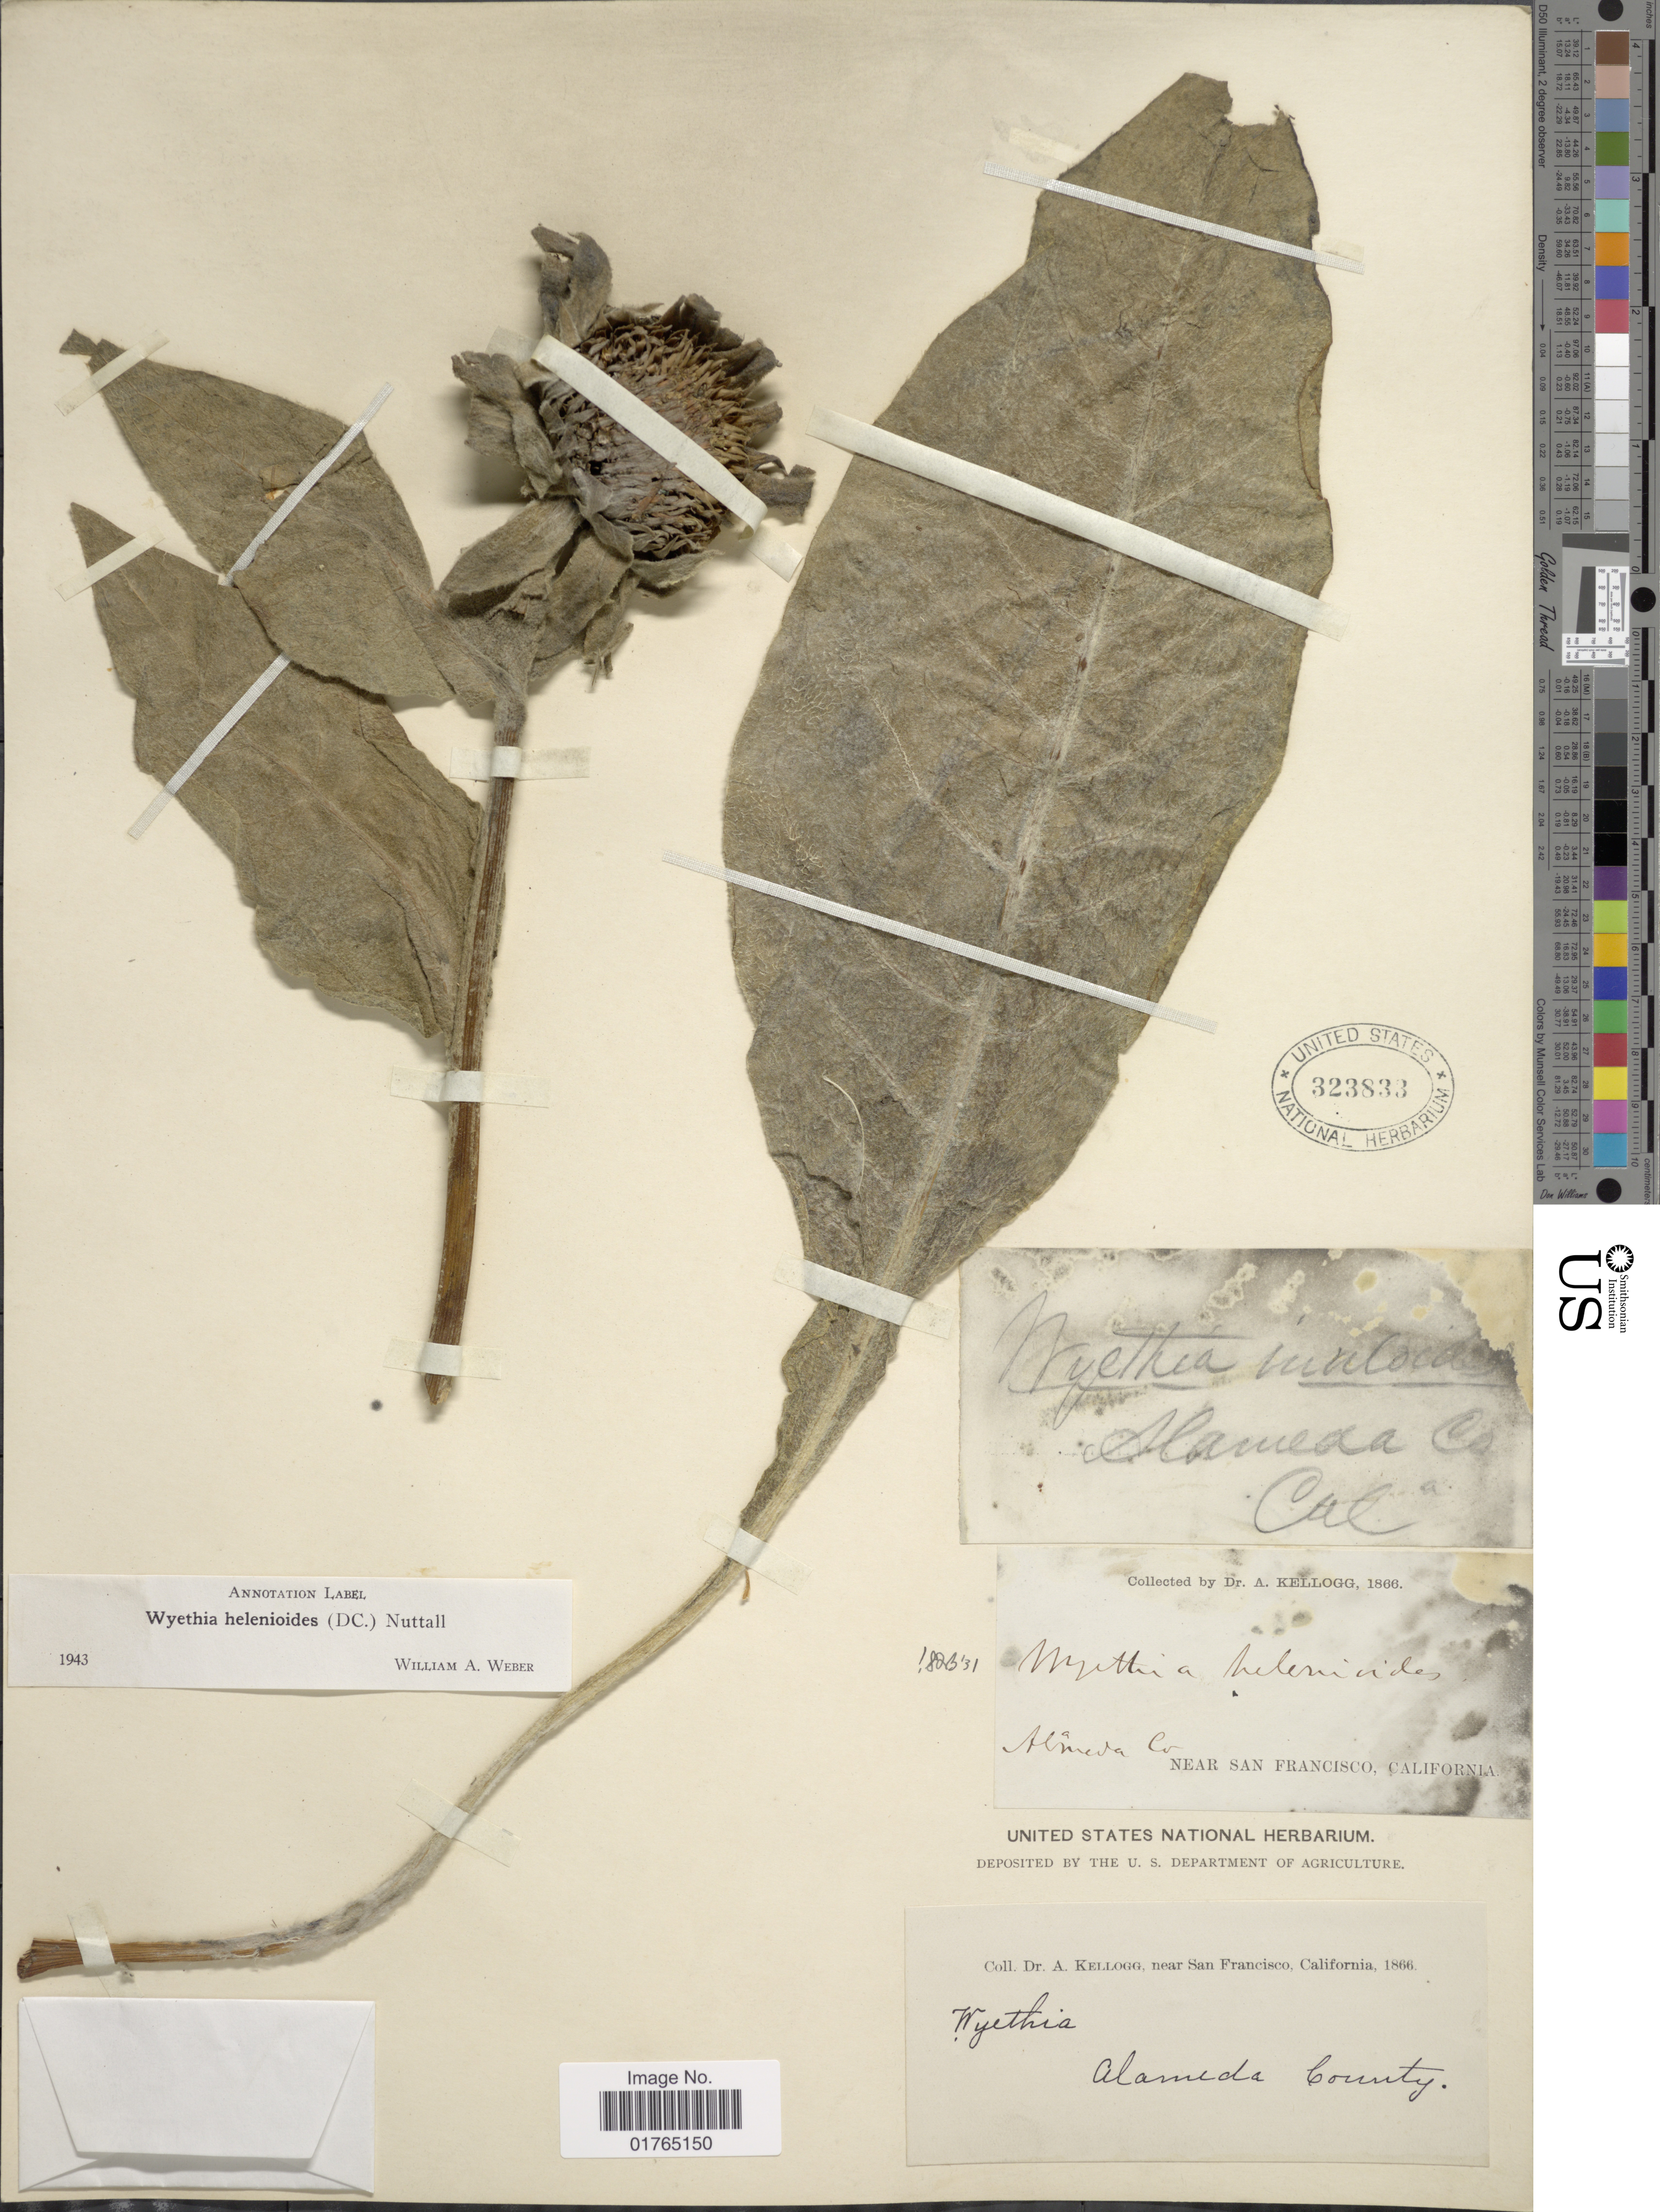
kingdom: Plantae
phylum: Tracheophyta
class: Magnoliopsida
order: Asterales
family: Asteraceae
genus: Wyethia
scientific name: Wyethia helenioides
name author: (DC.) Nutt.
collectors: A. Kellogg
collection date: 1866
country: United States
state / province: California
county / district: Alameda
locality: Near San Francisco, Alameda County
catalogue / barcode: US 323833